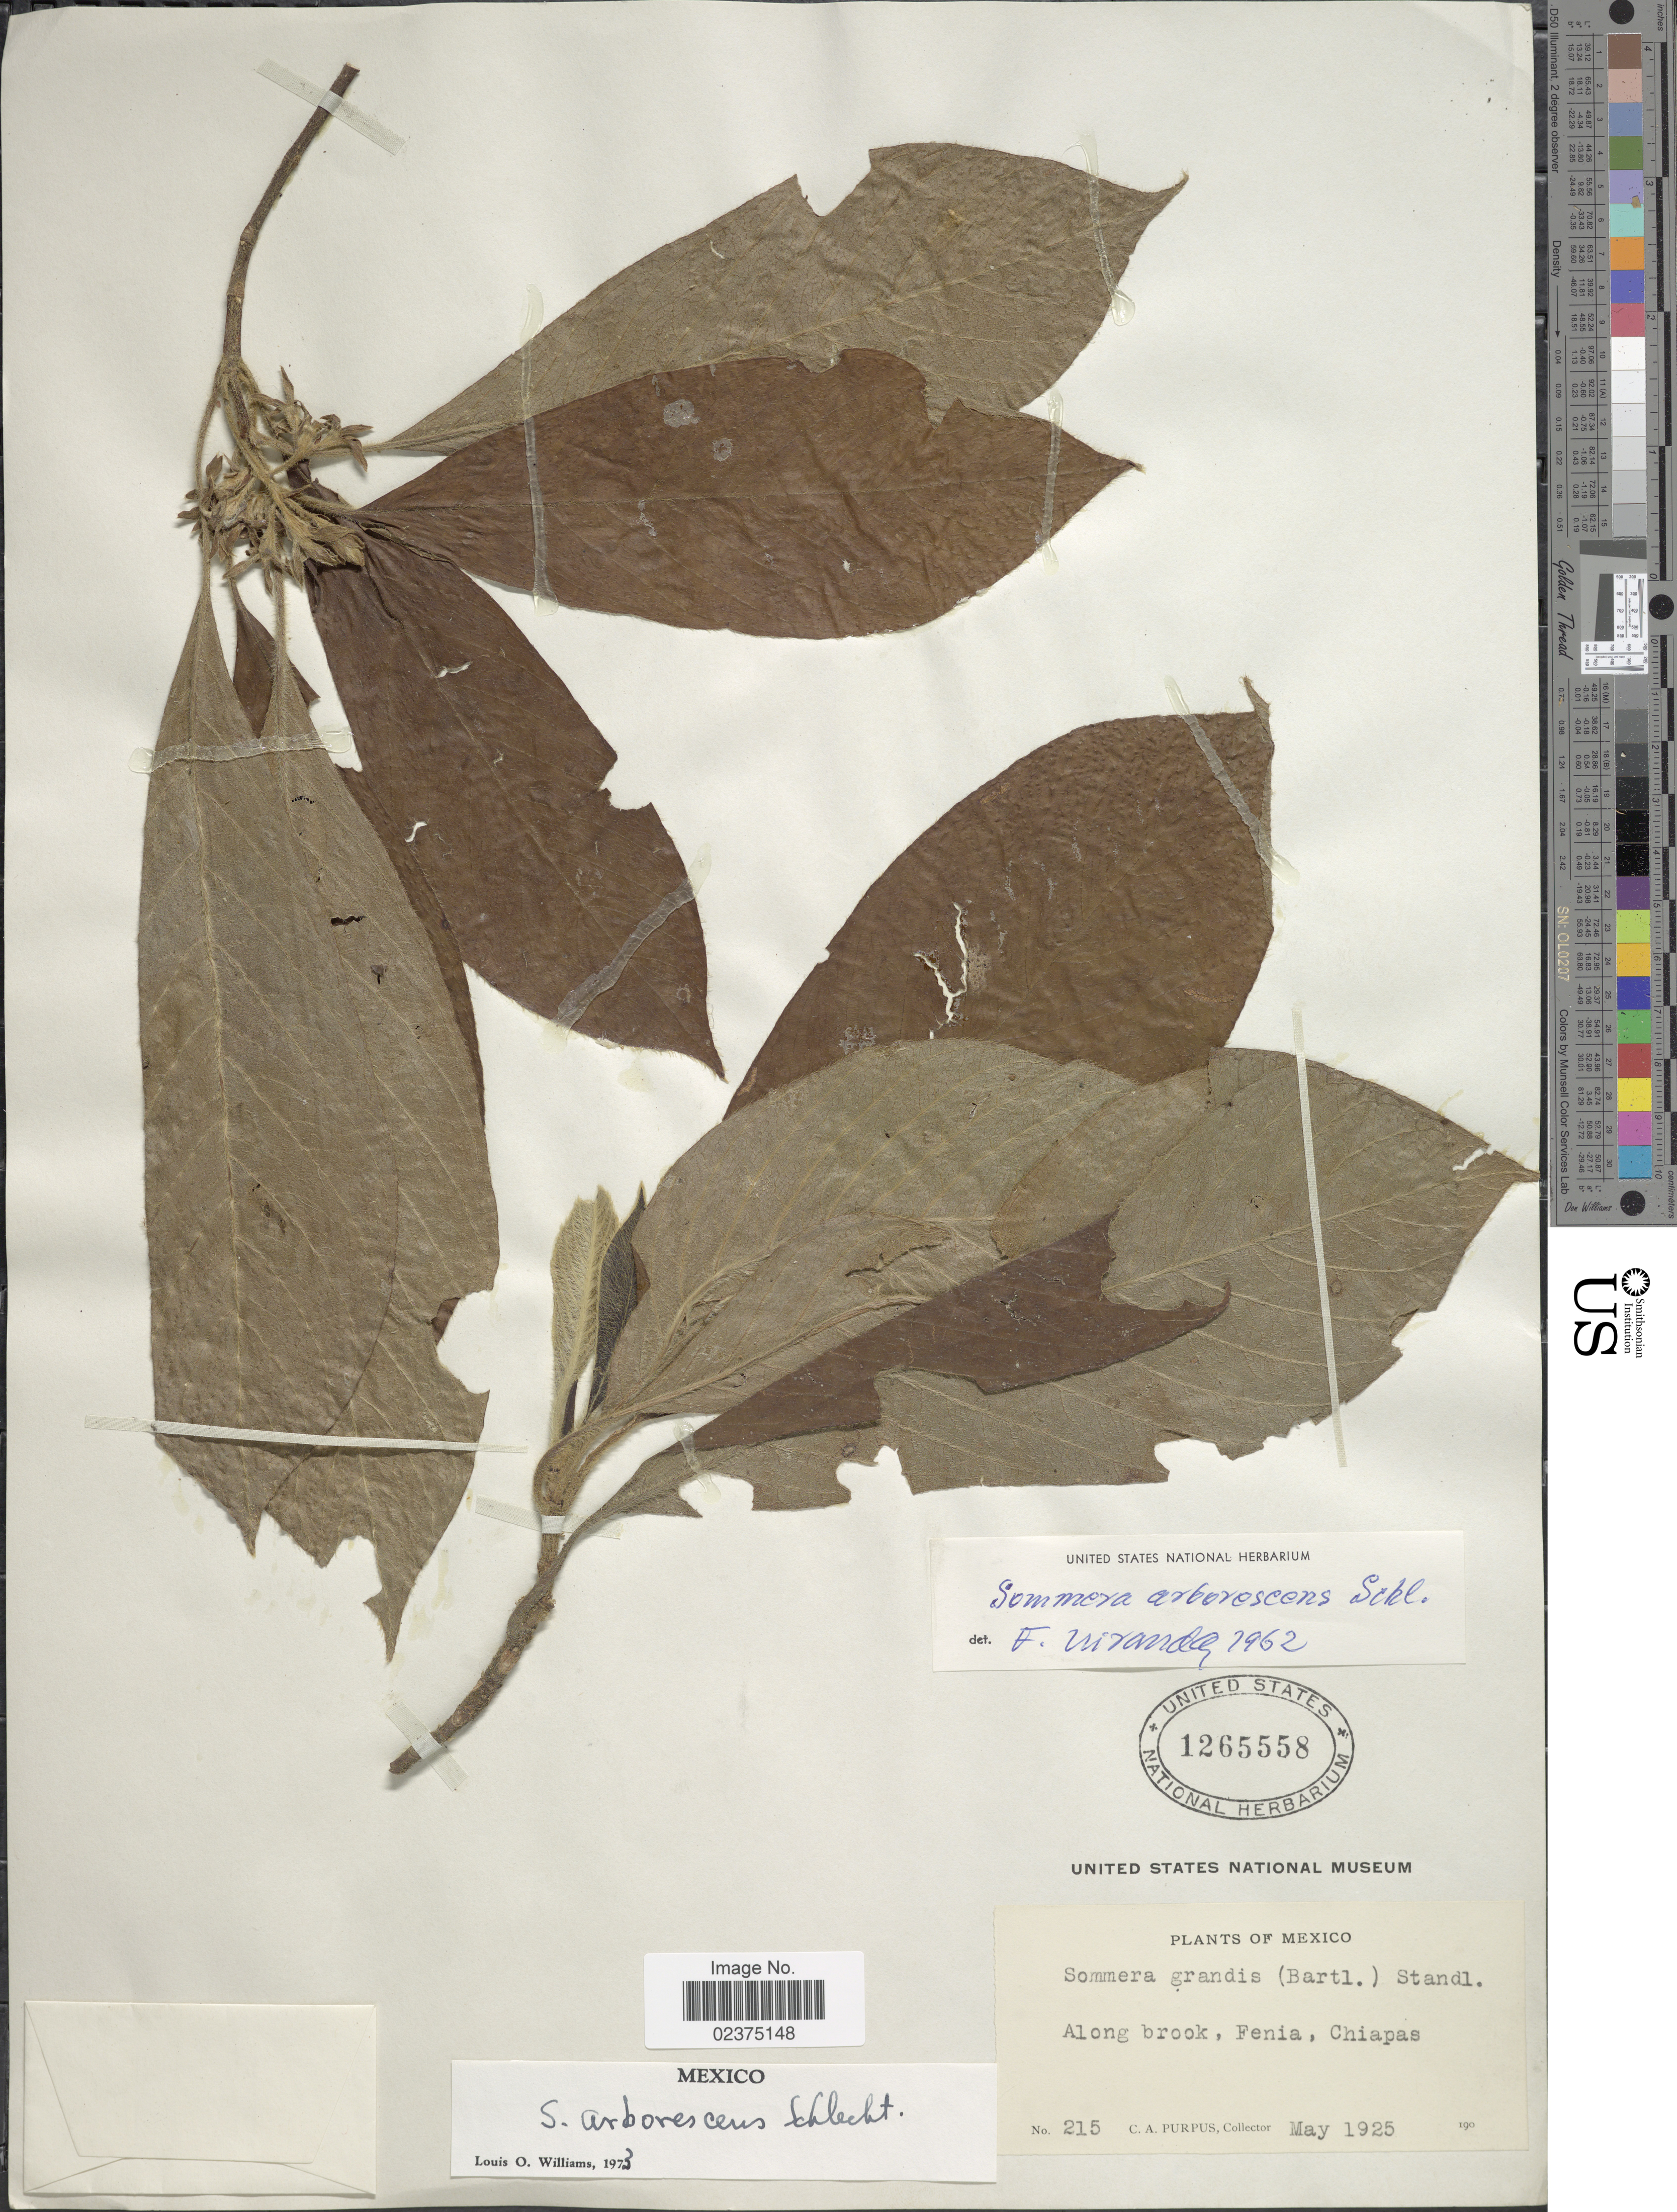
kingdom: Plantae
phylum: Tracheophyta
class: Magnoliopsida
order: Gentianales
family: Rubiaceae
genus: Sommera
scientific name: Sommera arborescens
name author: Schltdl.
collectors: C. A. Purpus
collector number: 215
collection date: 1925-05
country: Mexico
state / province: Chiapas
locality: Along brook, Fenia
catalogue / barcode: US 1265558